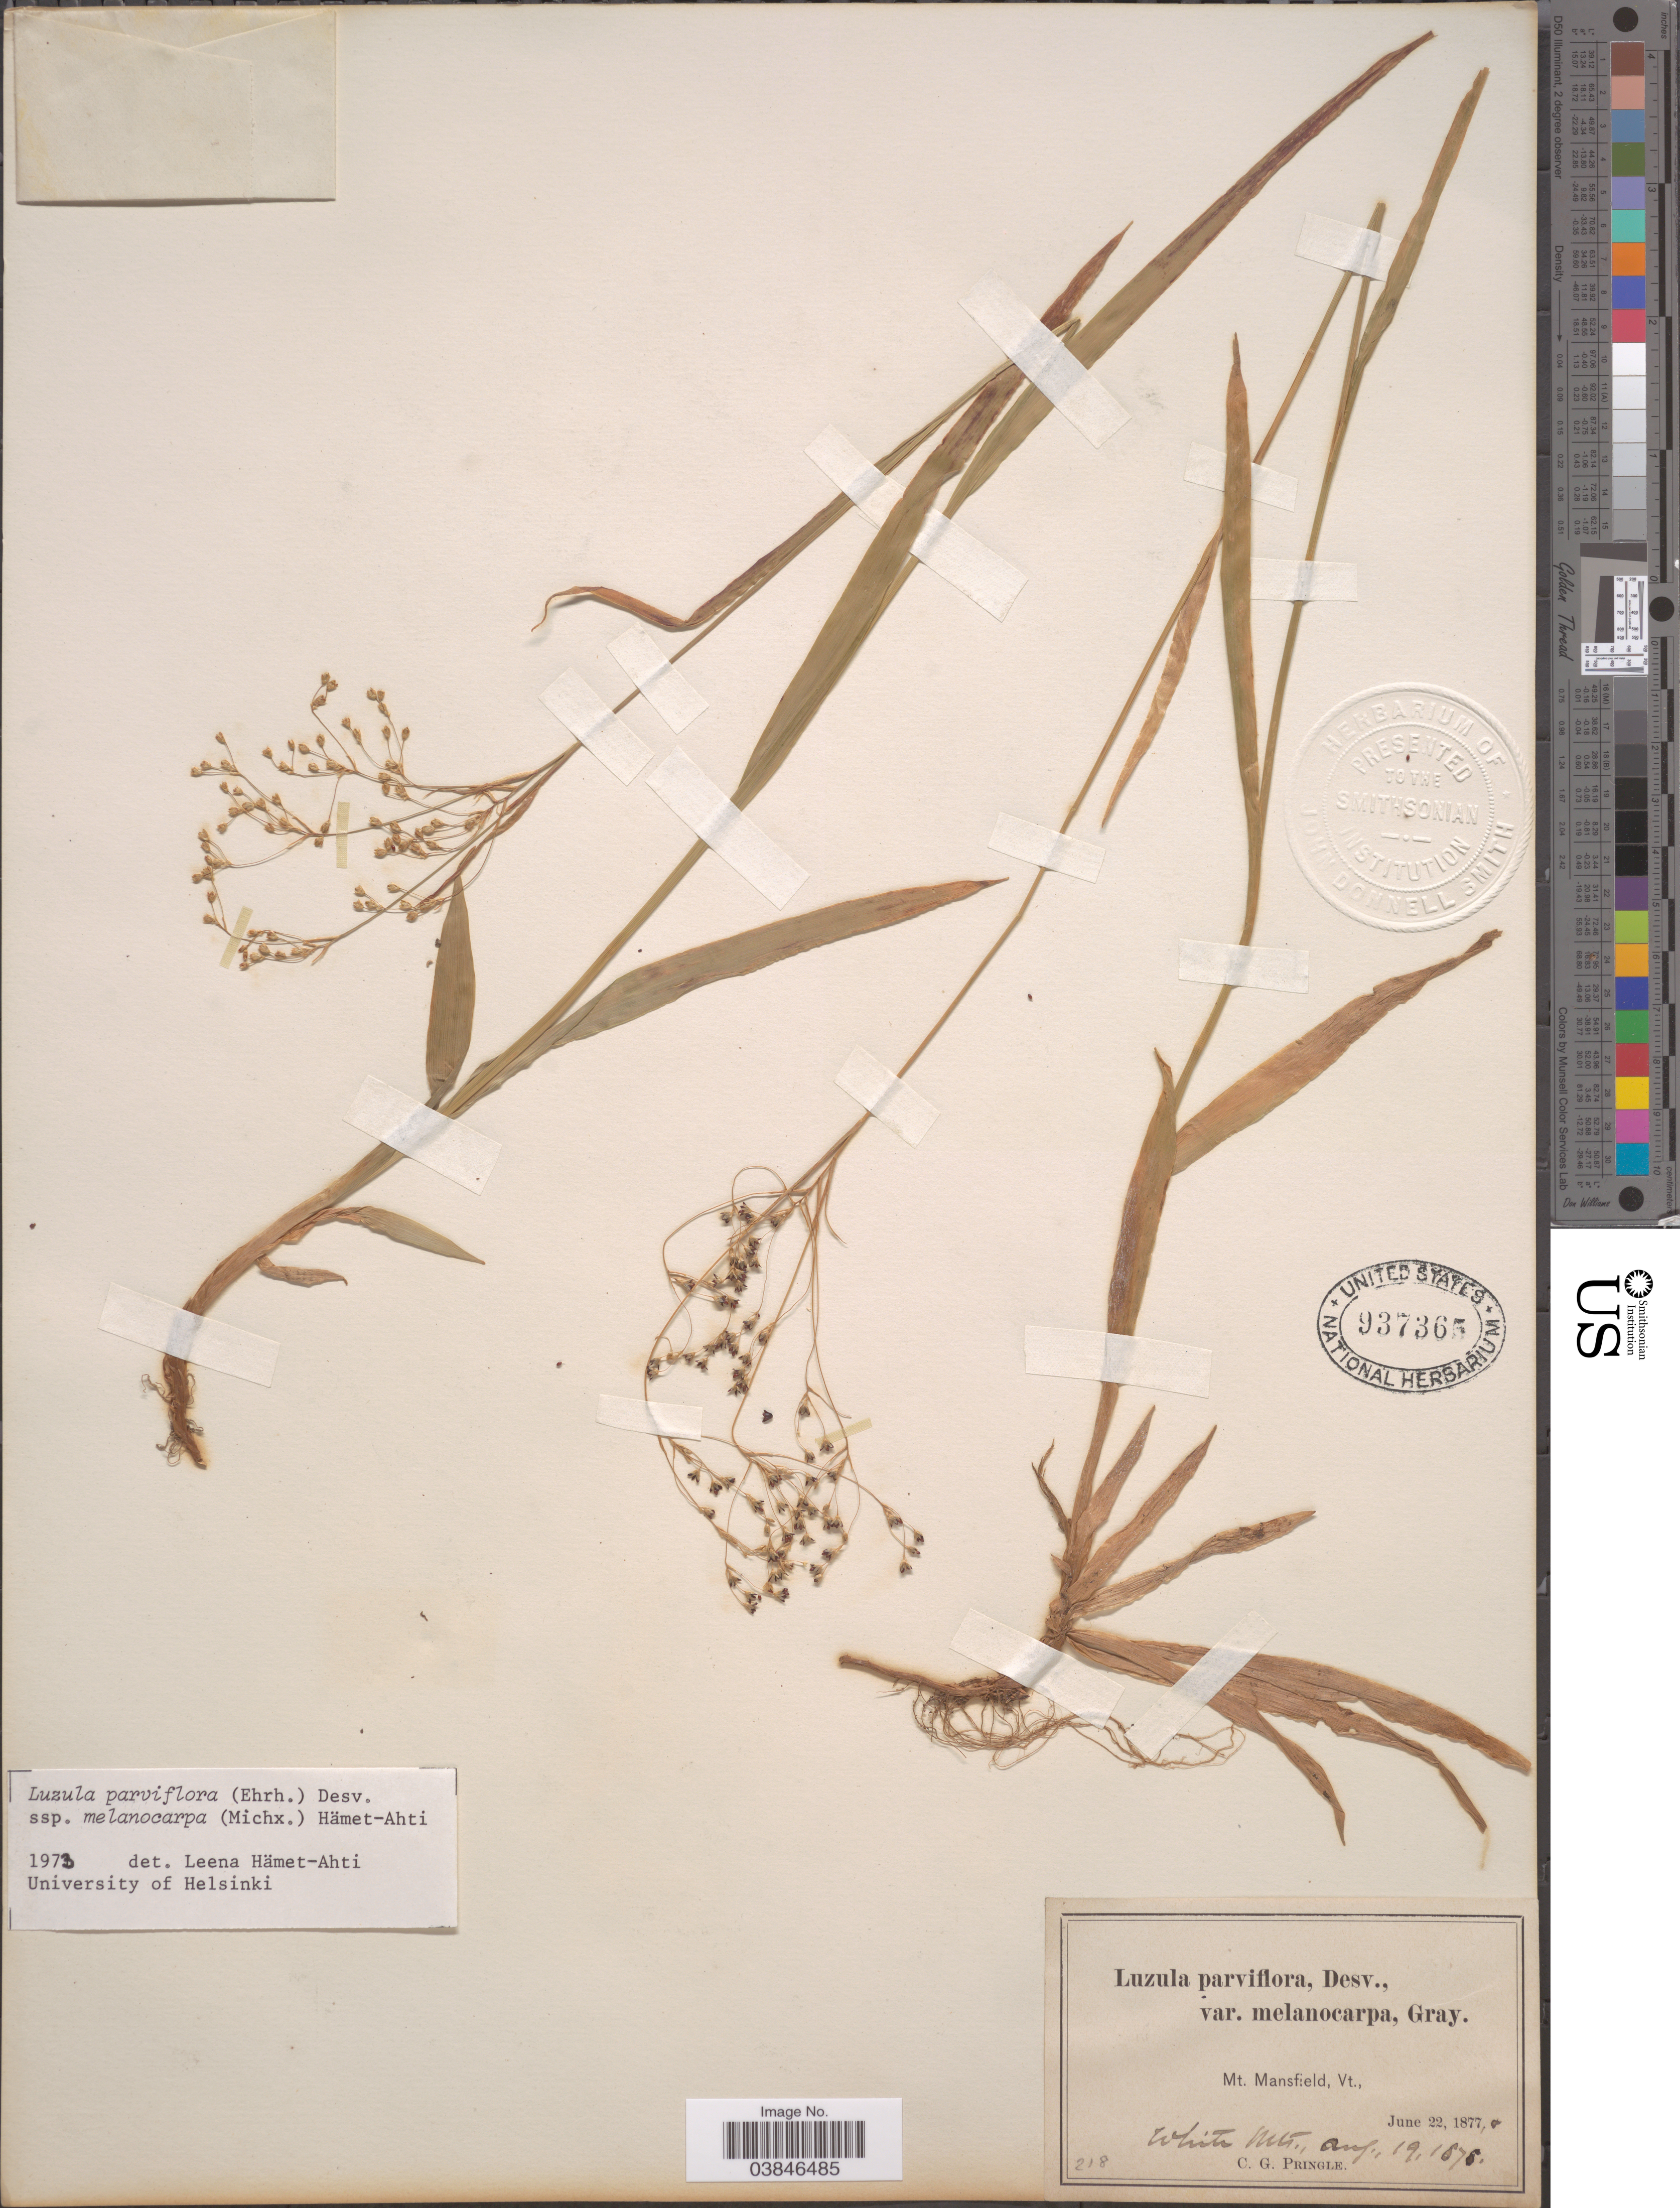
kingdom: Plantae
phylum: Tracheophyta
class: Liliopsida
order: Poales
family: Juncaceae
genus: Luzula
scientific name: Luzula parviflora subsp. melanocarpa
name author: Desv.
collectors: C. G. Pringle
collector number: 218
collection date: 1877-06-22/1878-08-19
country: United States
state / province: Vermont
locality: Mt. Mansfield.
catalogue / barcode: US 937365